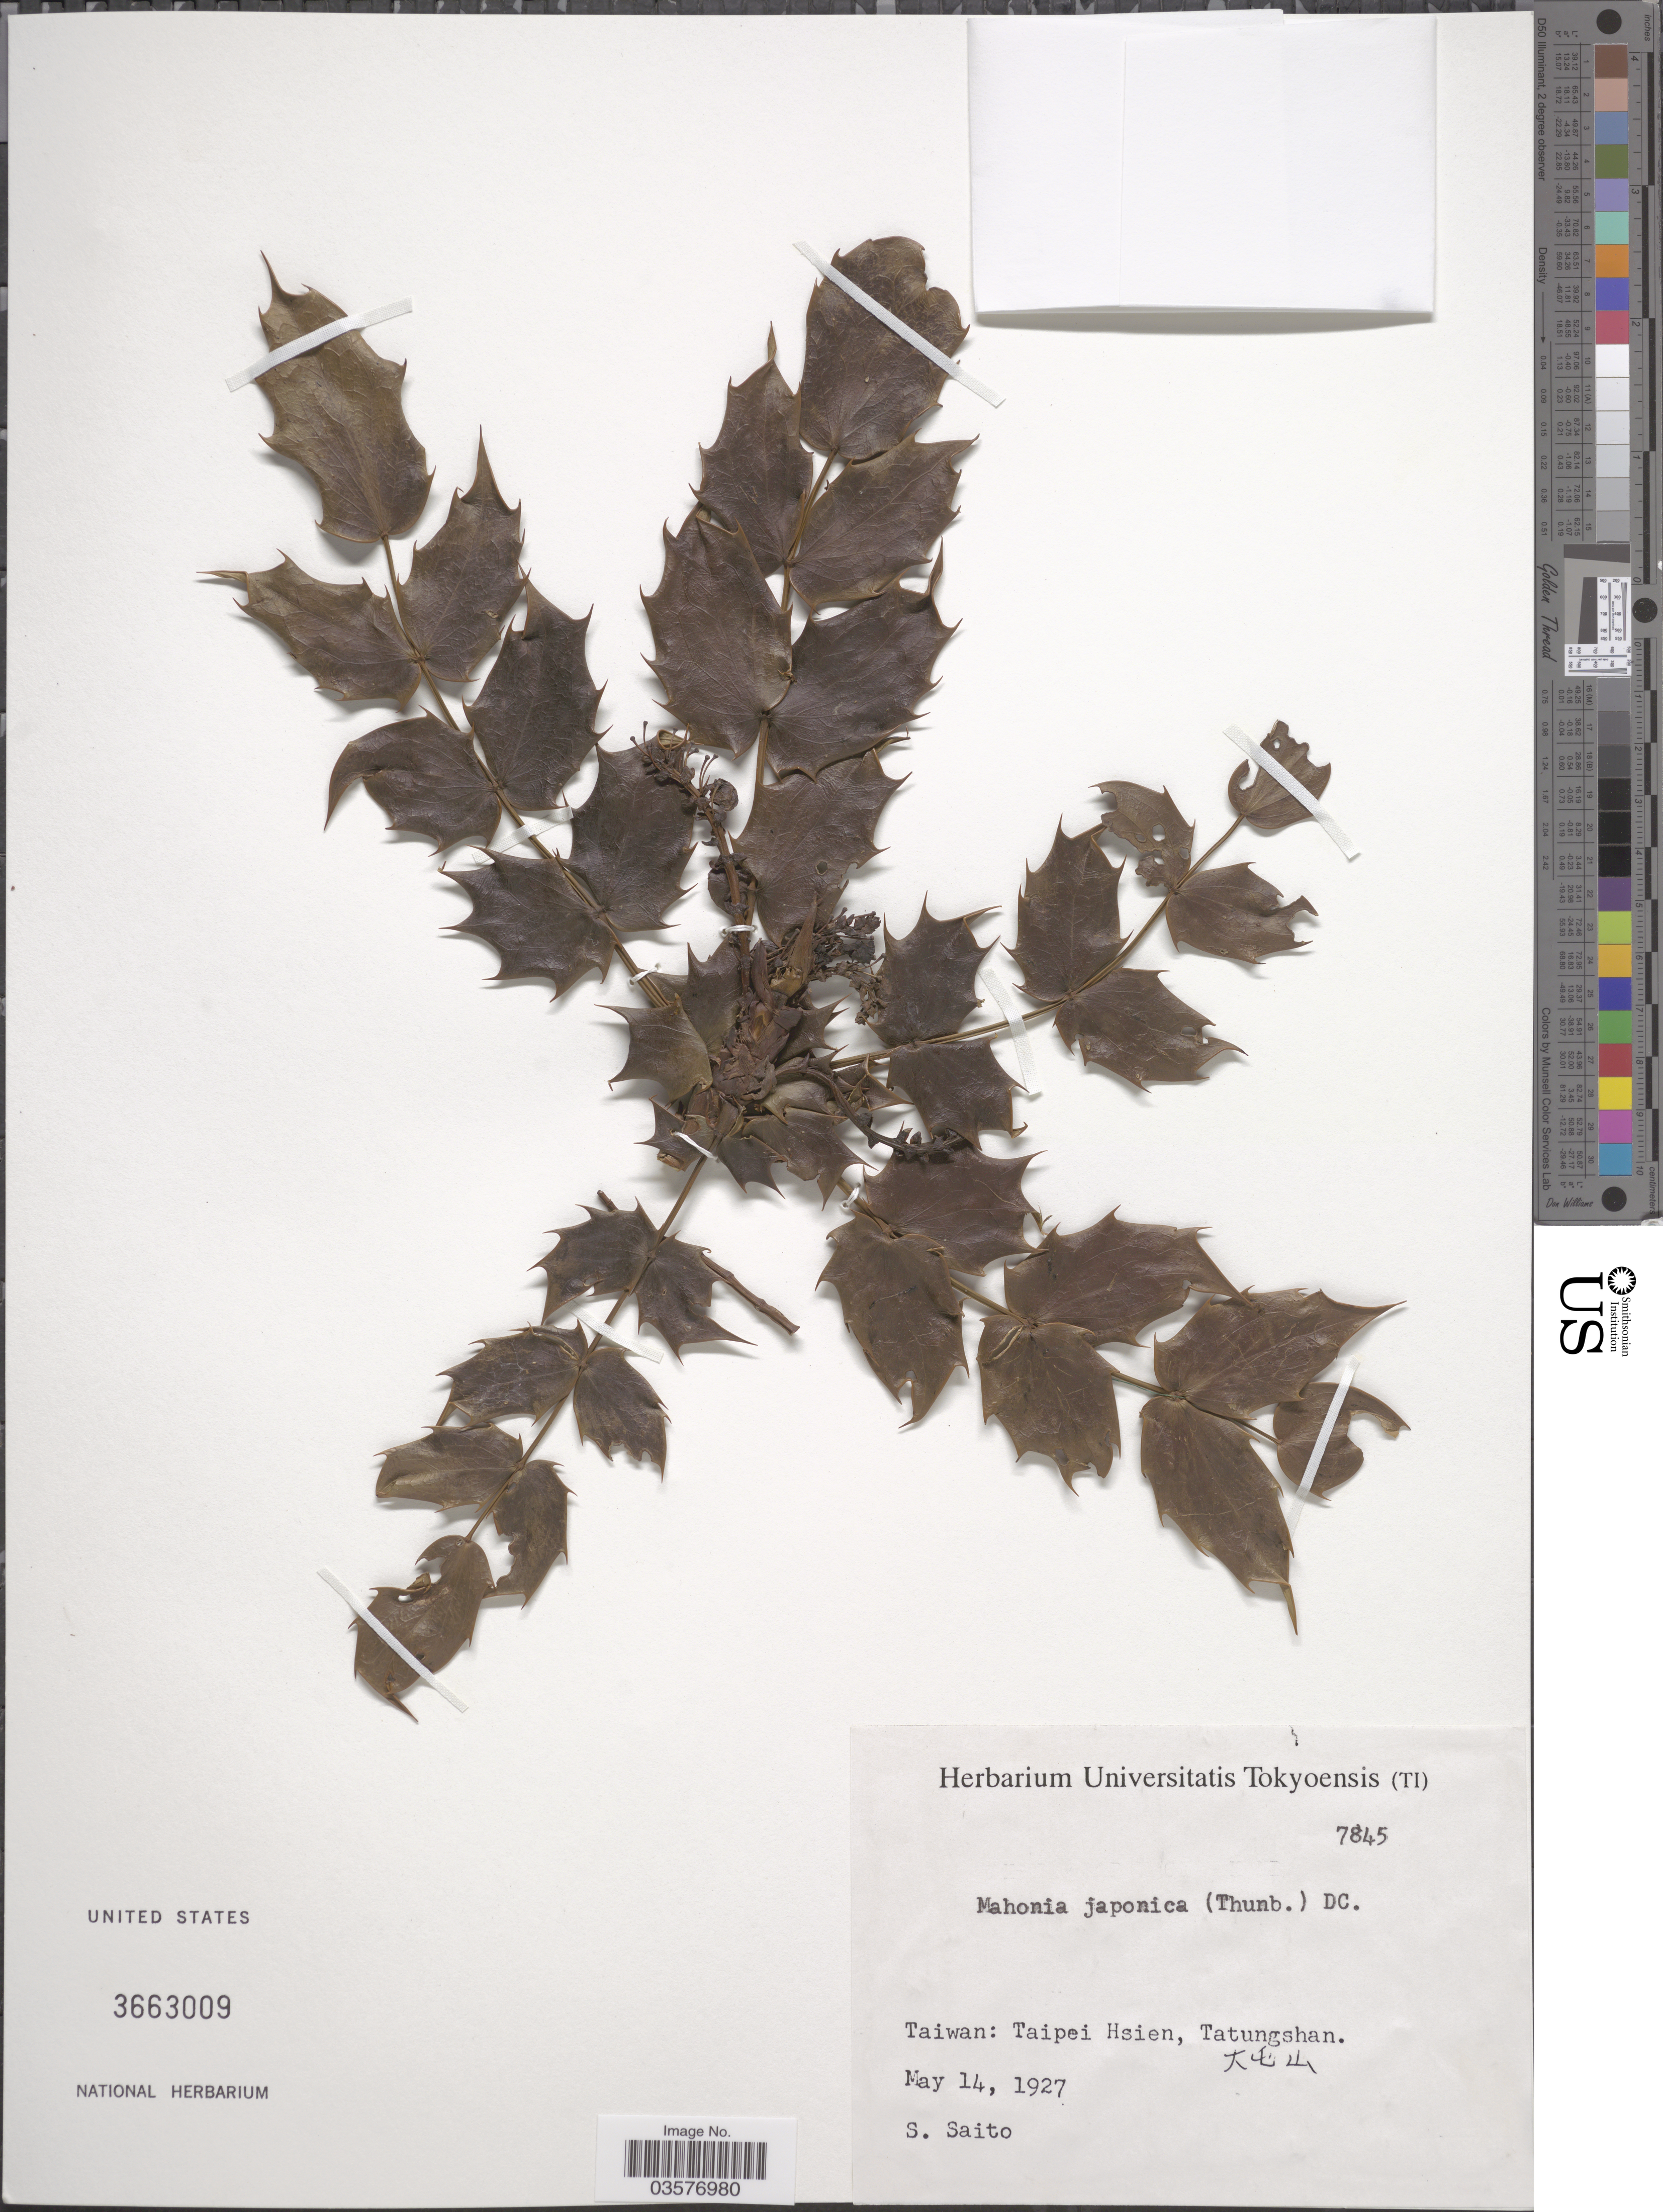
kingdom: Plantae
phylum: Tracheophyta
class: Magnoliopsida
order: Ranunculales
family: Berberidaceae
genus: Mahonia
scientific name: Mahonia japonica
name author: (Thunb.) DC.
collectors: S. Saito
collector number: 7845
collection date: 1927-05-14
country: Taiwan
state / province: Taipei City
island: Taiwan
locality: Taipei Hsien, Tatungshan.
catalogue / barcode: US 3663009